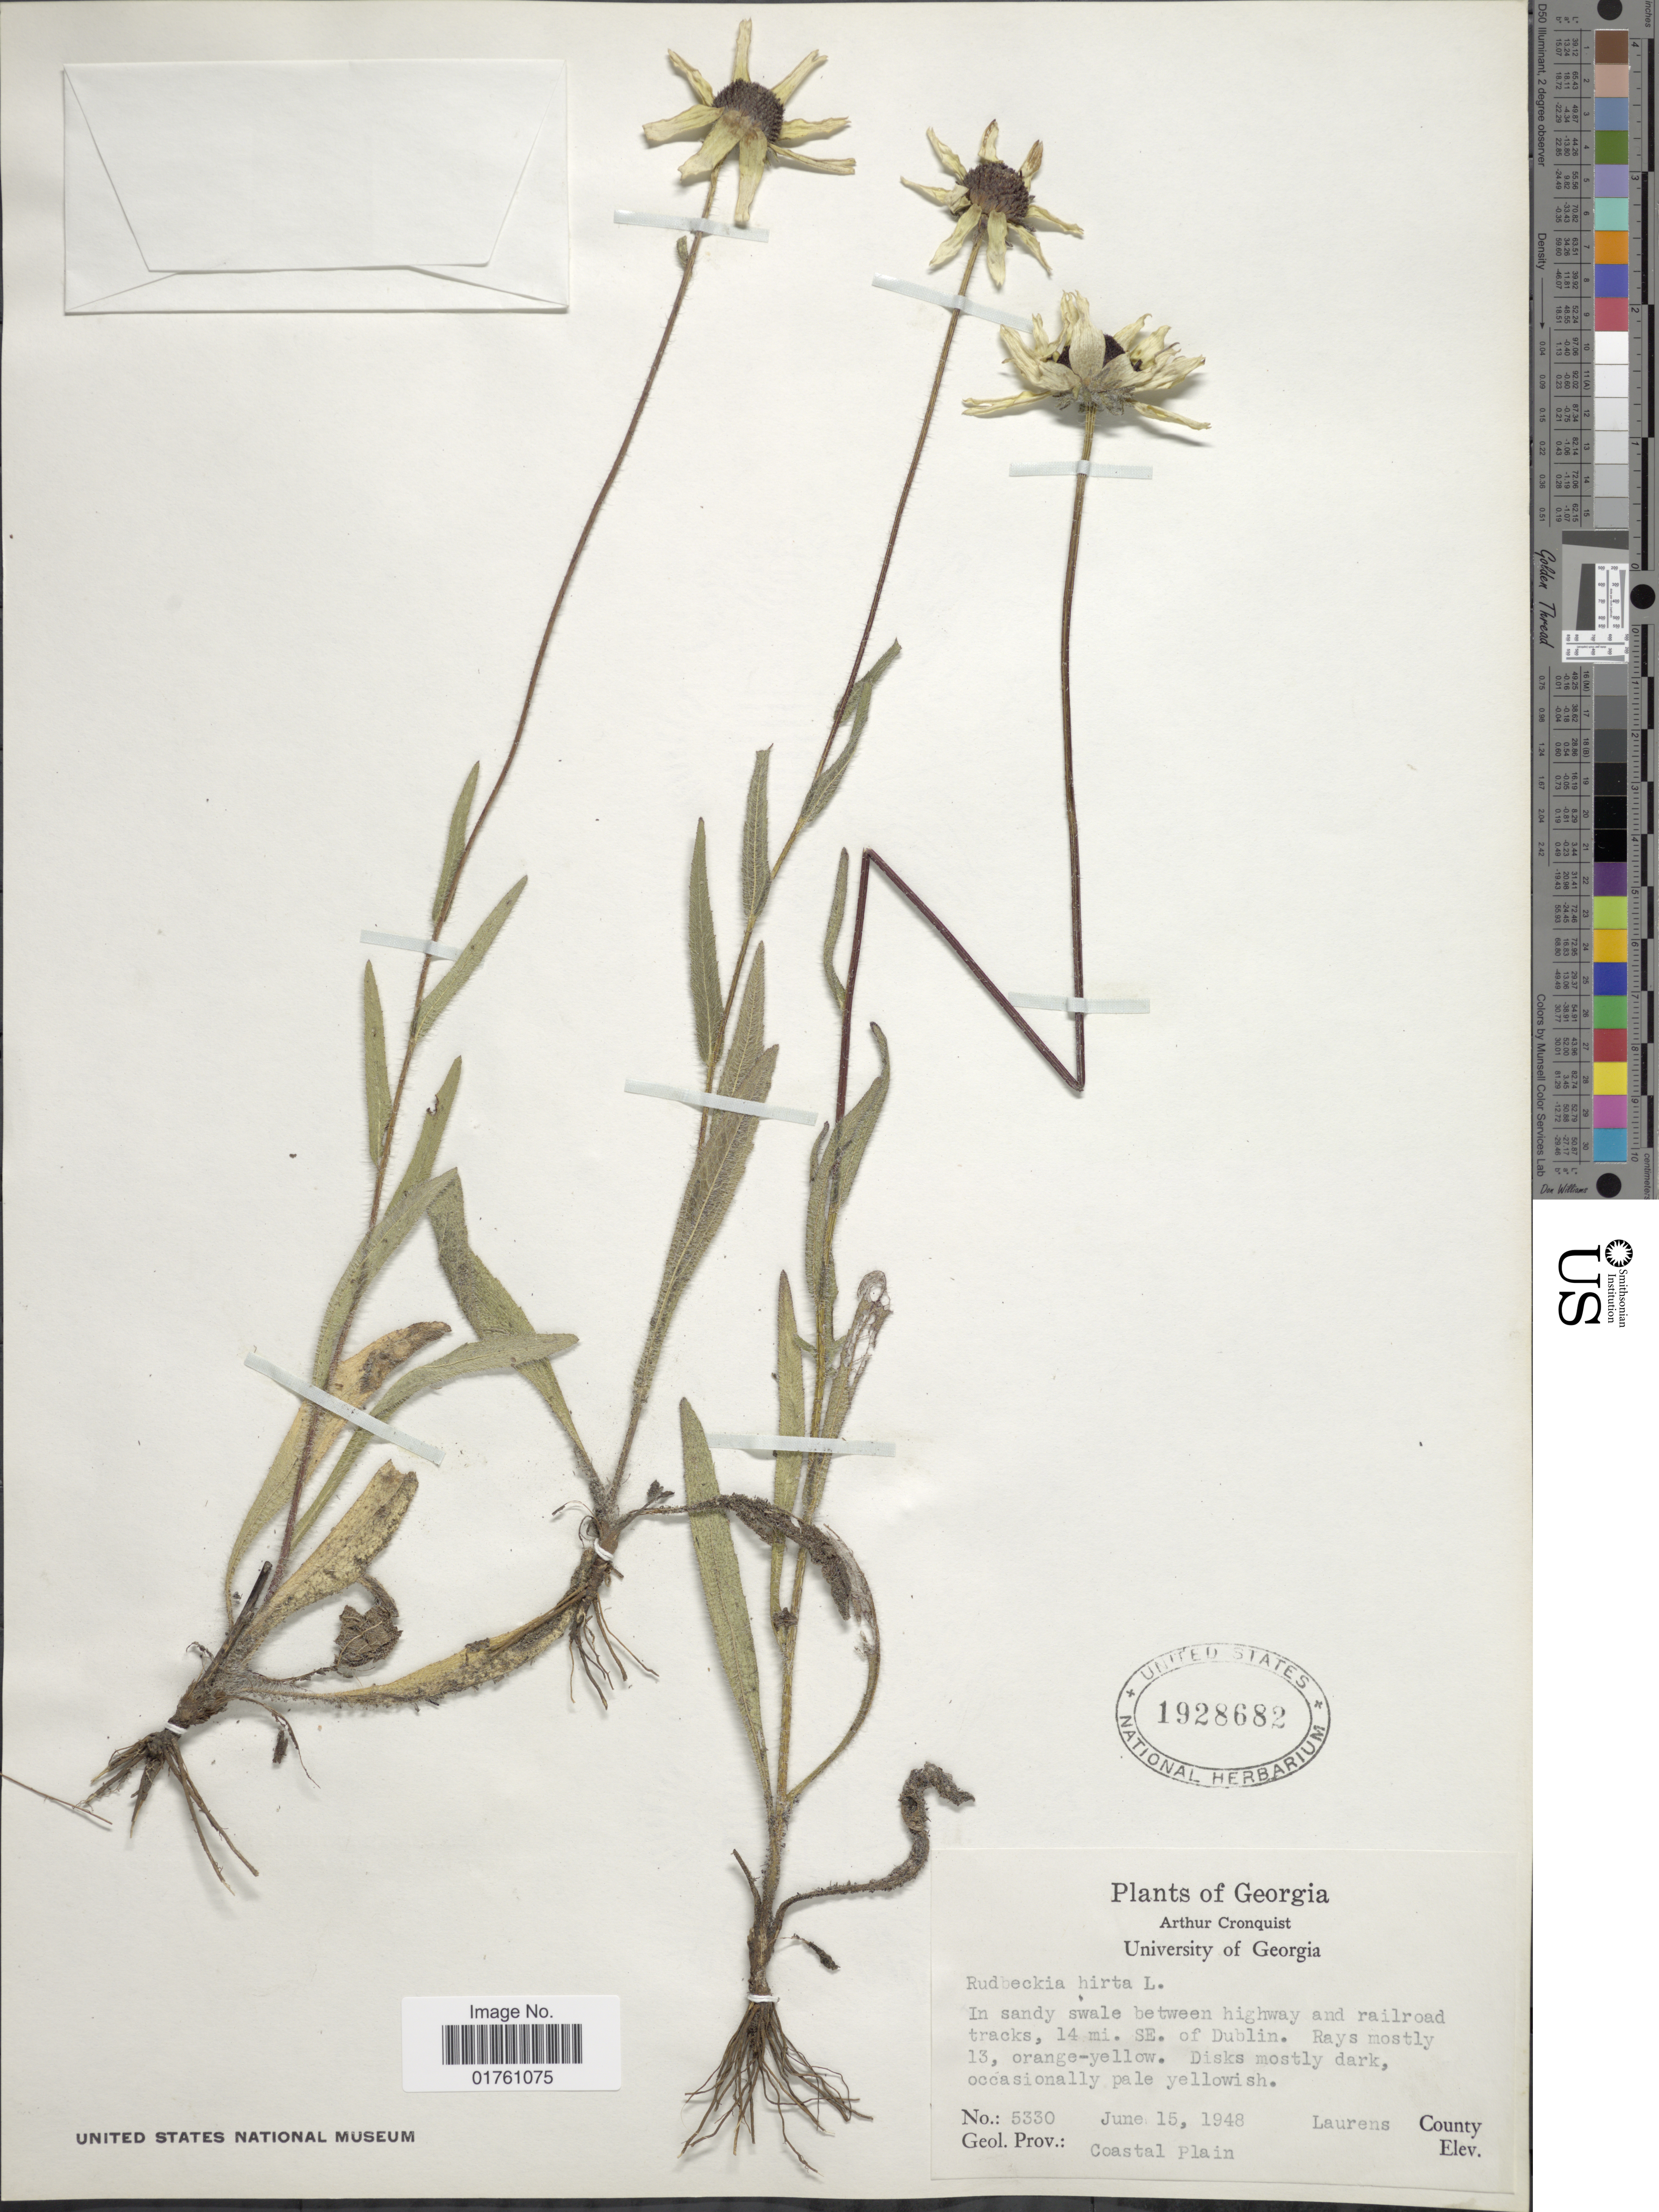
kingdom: Plantae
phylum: Tracheophyta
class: Magnoliopsida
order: Asterales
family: Asteraceae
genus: Rudbeckia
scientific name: Rudbeckia hirta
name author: L.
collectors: A. J. Cronquist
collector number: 5330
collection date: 1948-06-15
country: United States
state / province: Georgia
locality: In sandy swale between highway and railroad tracks, 14 mi SE of Dublin, Laurens County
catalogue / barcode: US 1928682